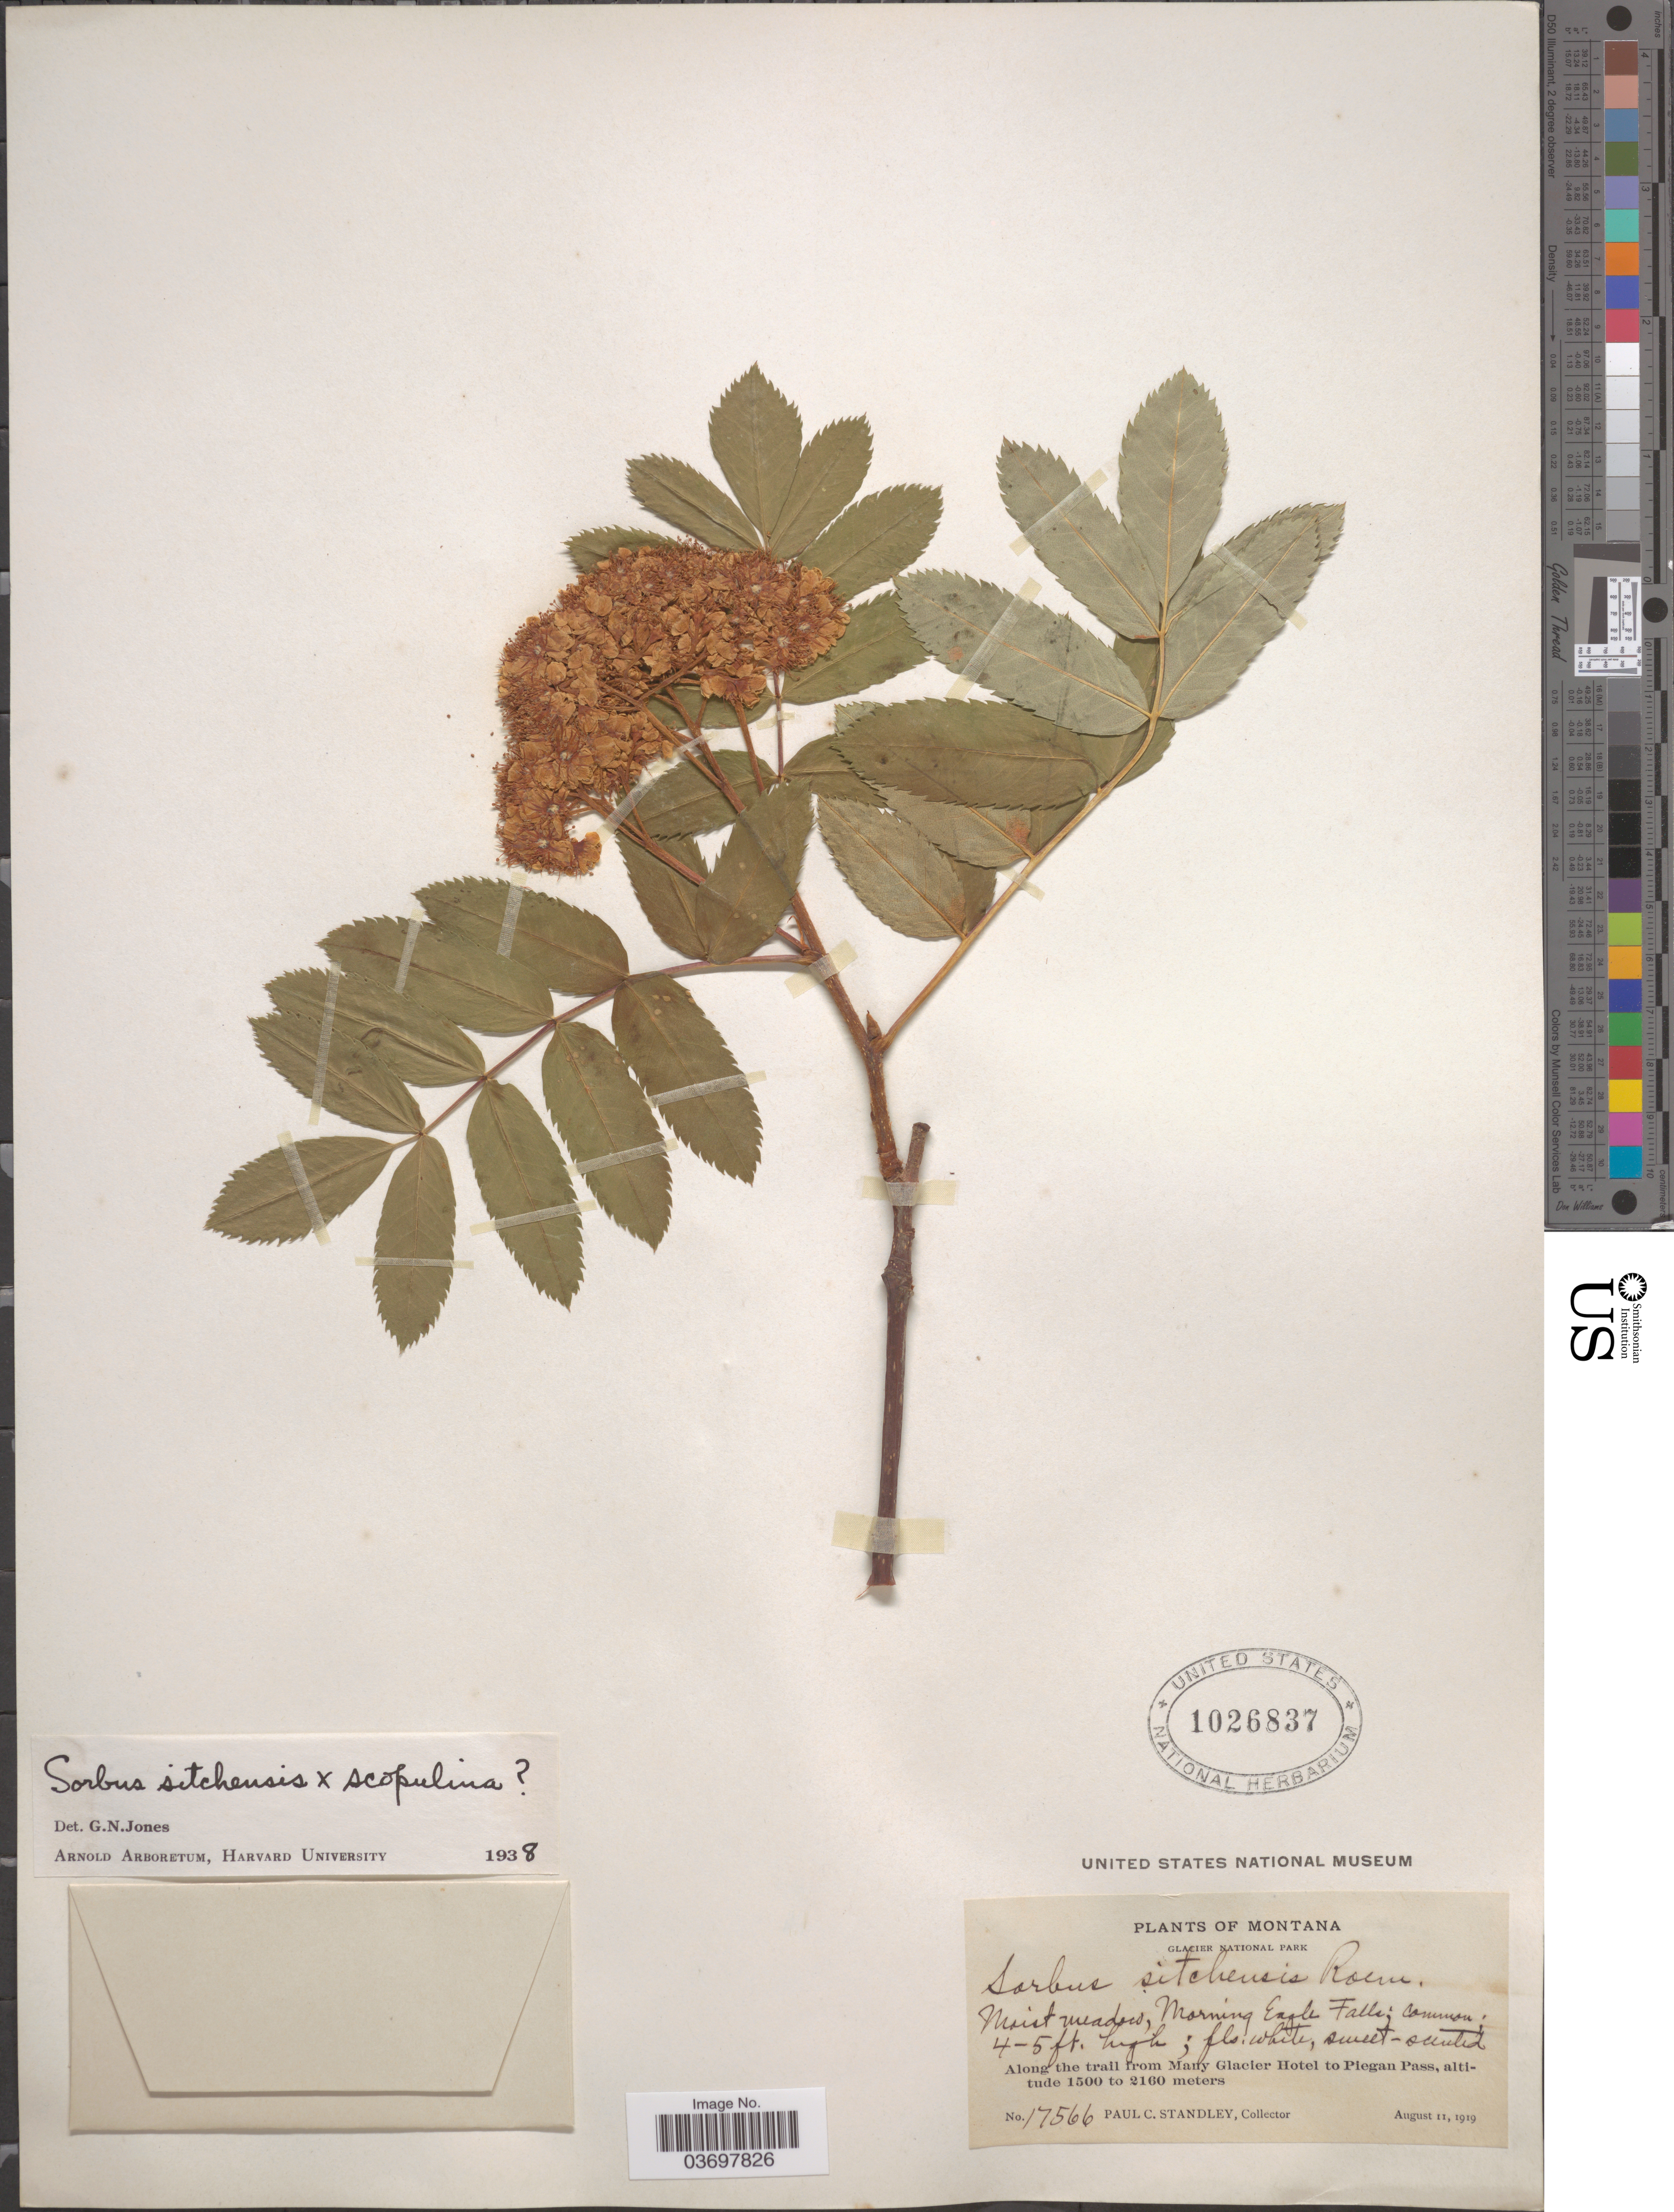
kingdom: Plantae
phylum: Tracheophyta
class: Magnoliopsida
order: Rosales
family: Rosaceae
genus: Sorbus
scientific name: Sorbus sitchensis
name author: M. Roem.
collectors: P. C. Standley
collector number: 17566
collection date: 1919-08-11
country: United States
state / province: Montana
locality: Glacier National Park. Morning Eagle Falls. Along the trail from Many Glacier Hotel to Piegan Pass.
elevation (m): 1500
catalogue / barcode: US 1026837